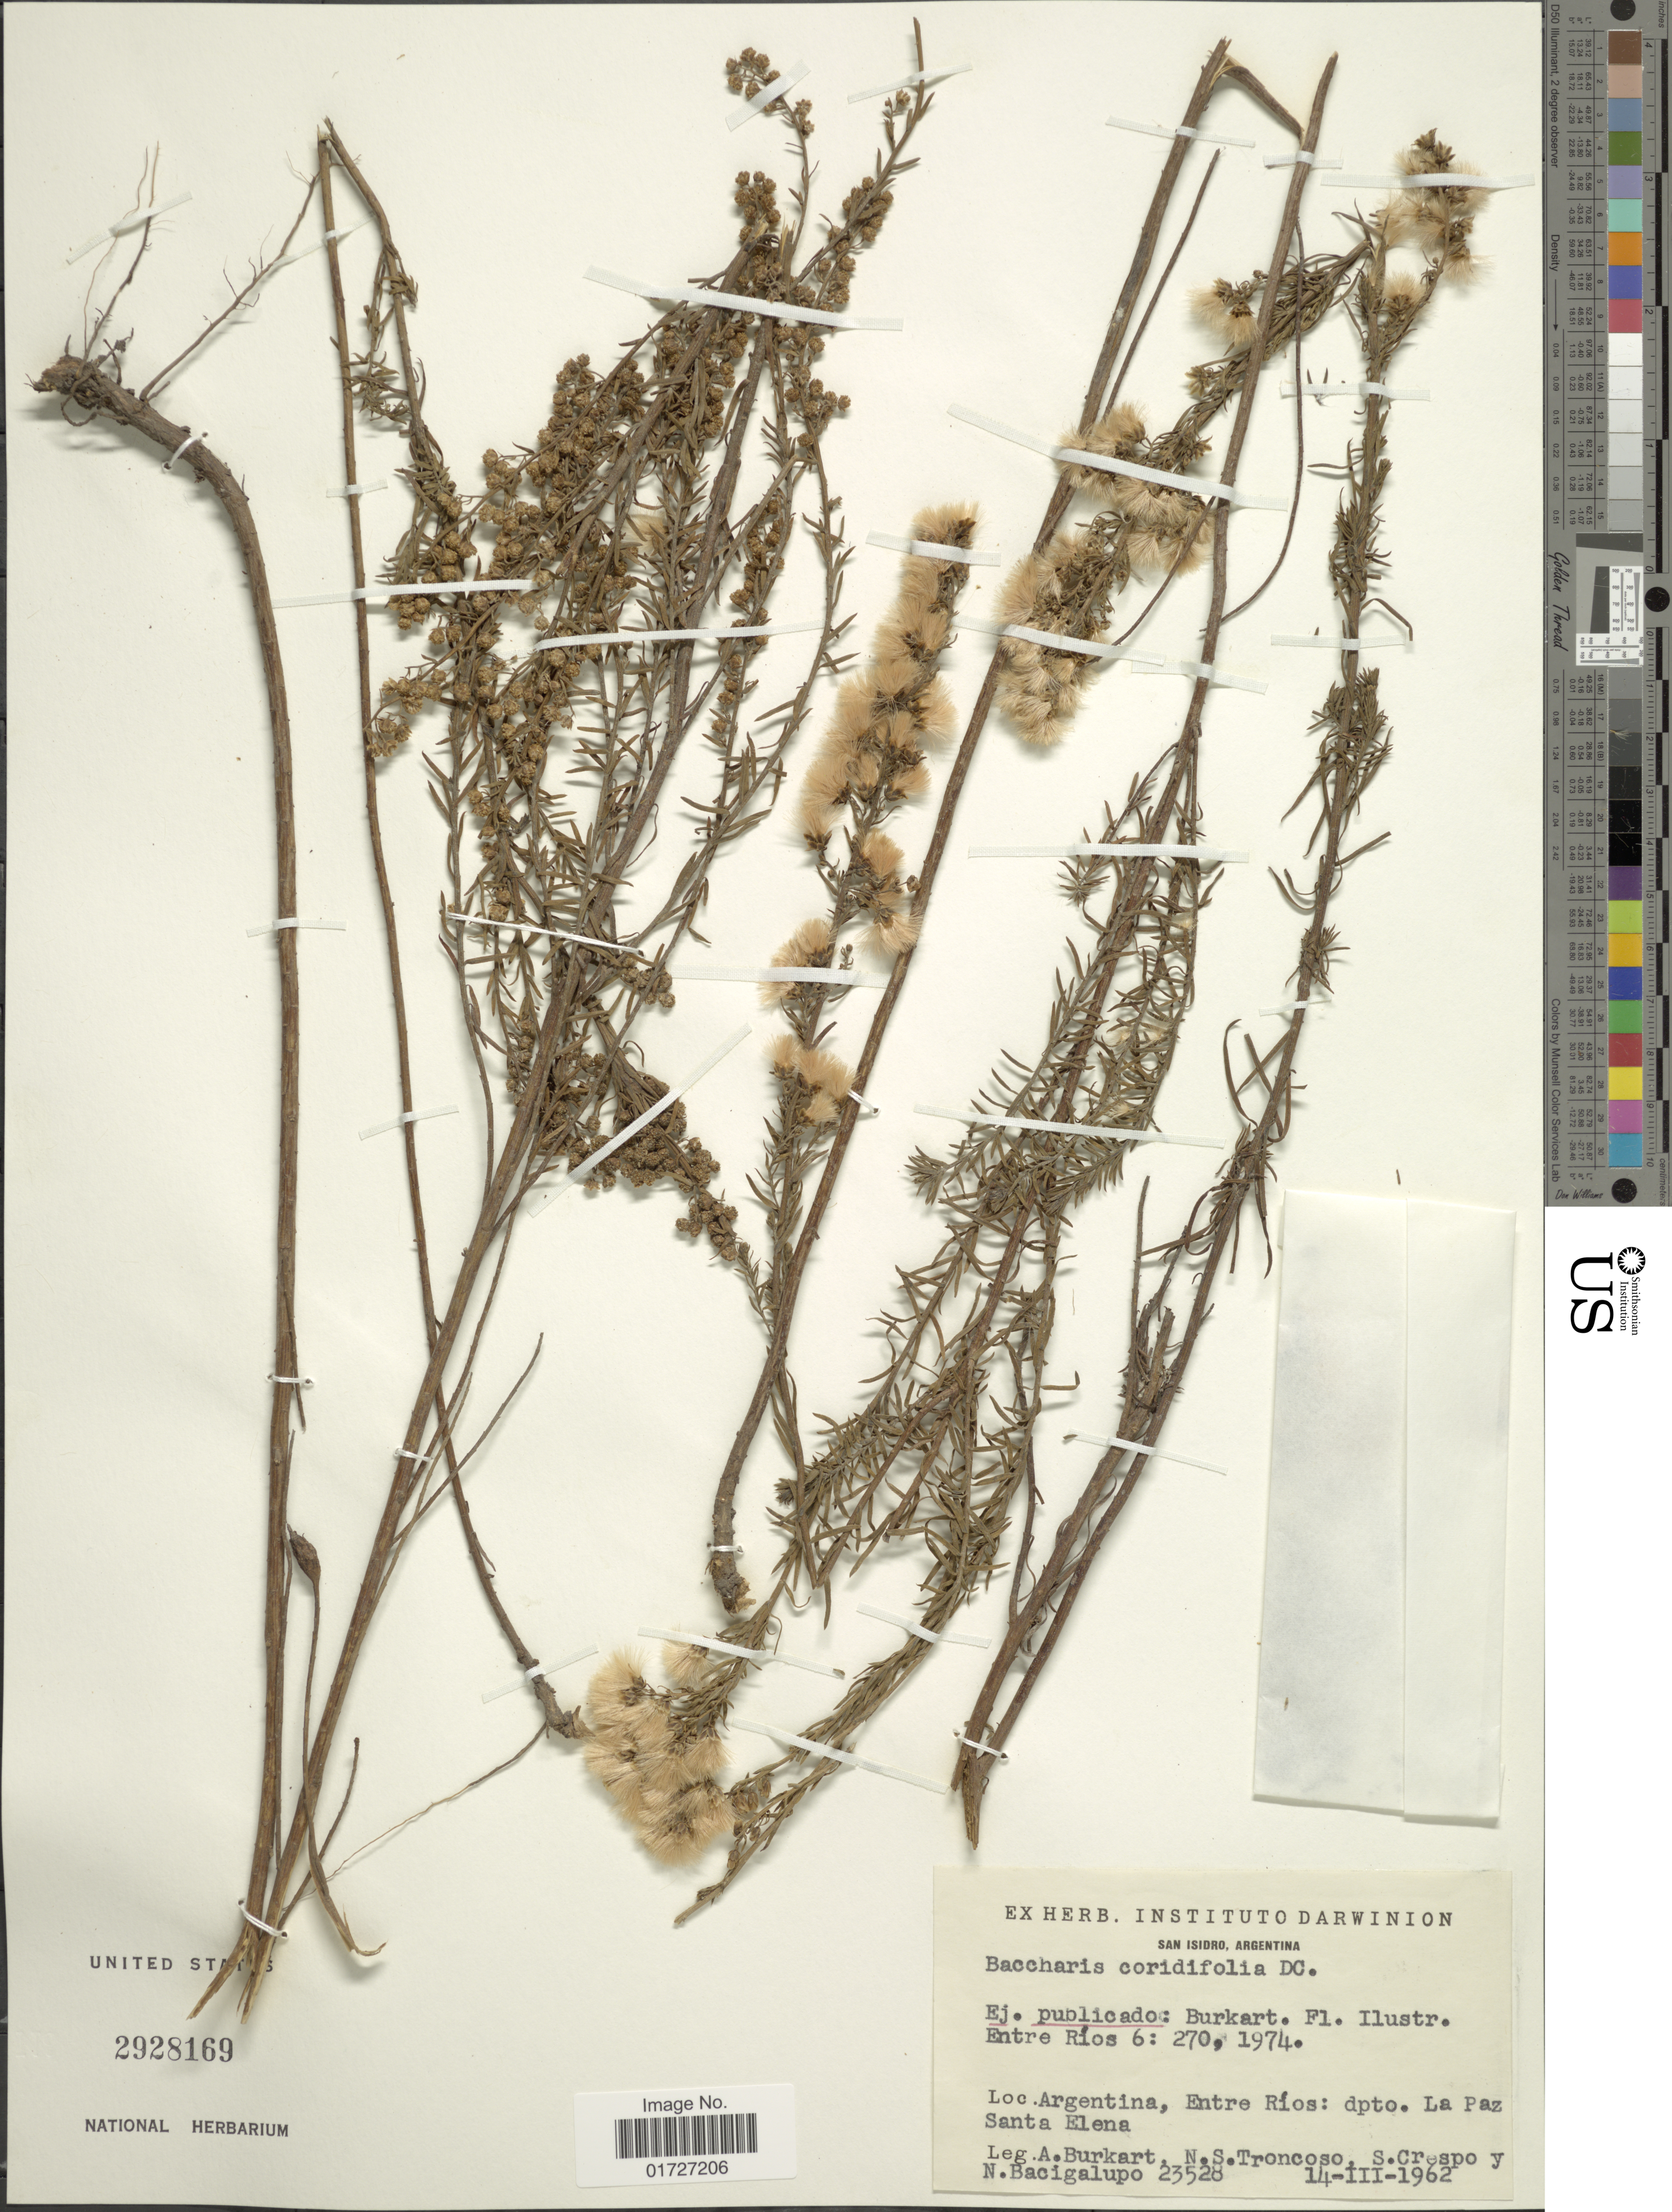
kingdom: Plantae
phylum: Tracheophyta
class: Magnoliopsida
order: Asterales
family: Asteraceae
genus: Baccharis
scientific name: Baccharis coridifolia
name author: DC.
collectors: A. E. Burkart, N. Troncoso, S. Crespo & N. M. Bacigalupo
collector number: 23528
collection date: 1962-03-14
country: Argentina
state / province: Entre Rios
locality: Dpto. La Paz, Santa Elena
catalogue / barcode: US 2928169